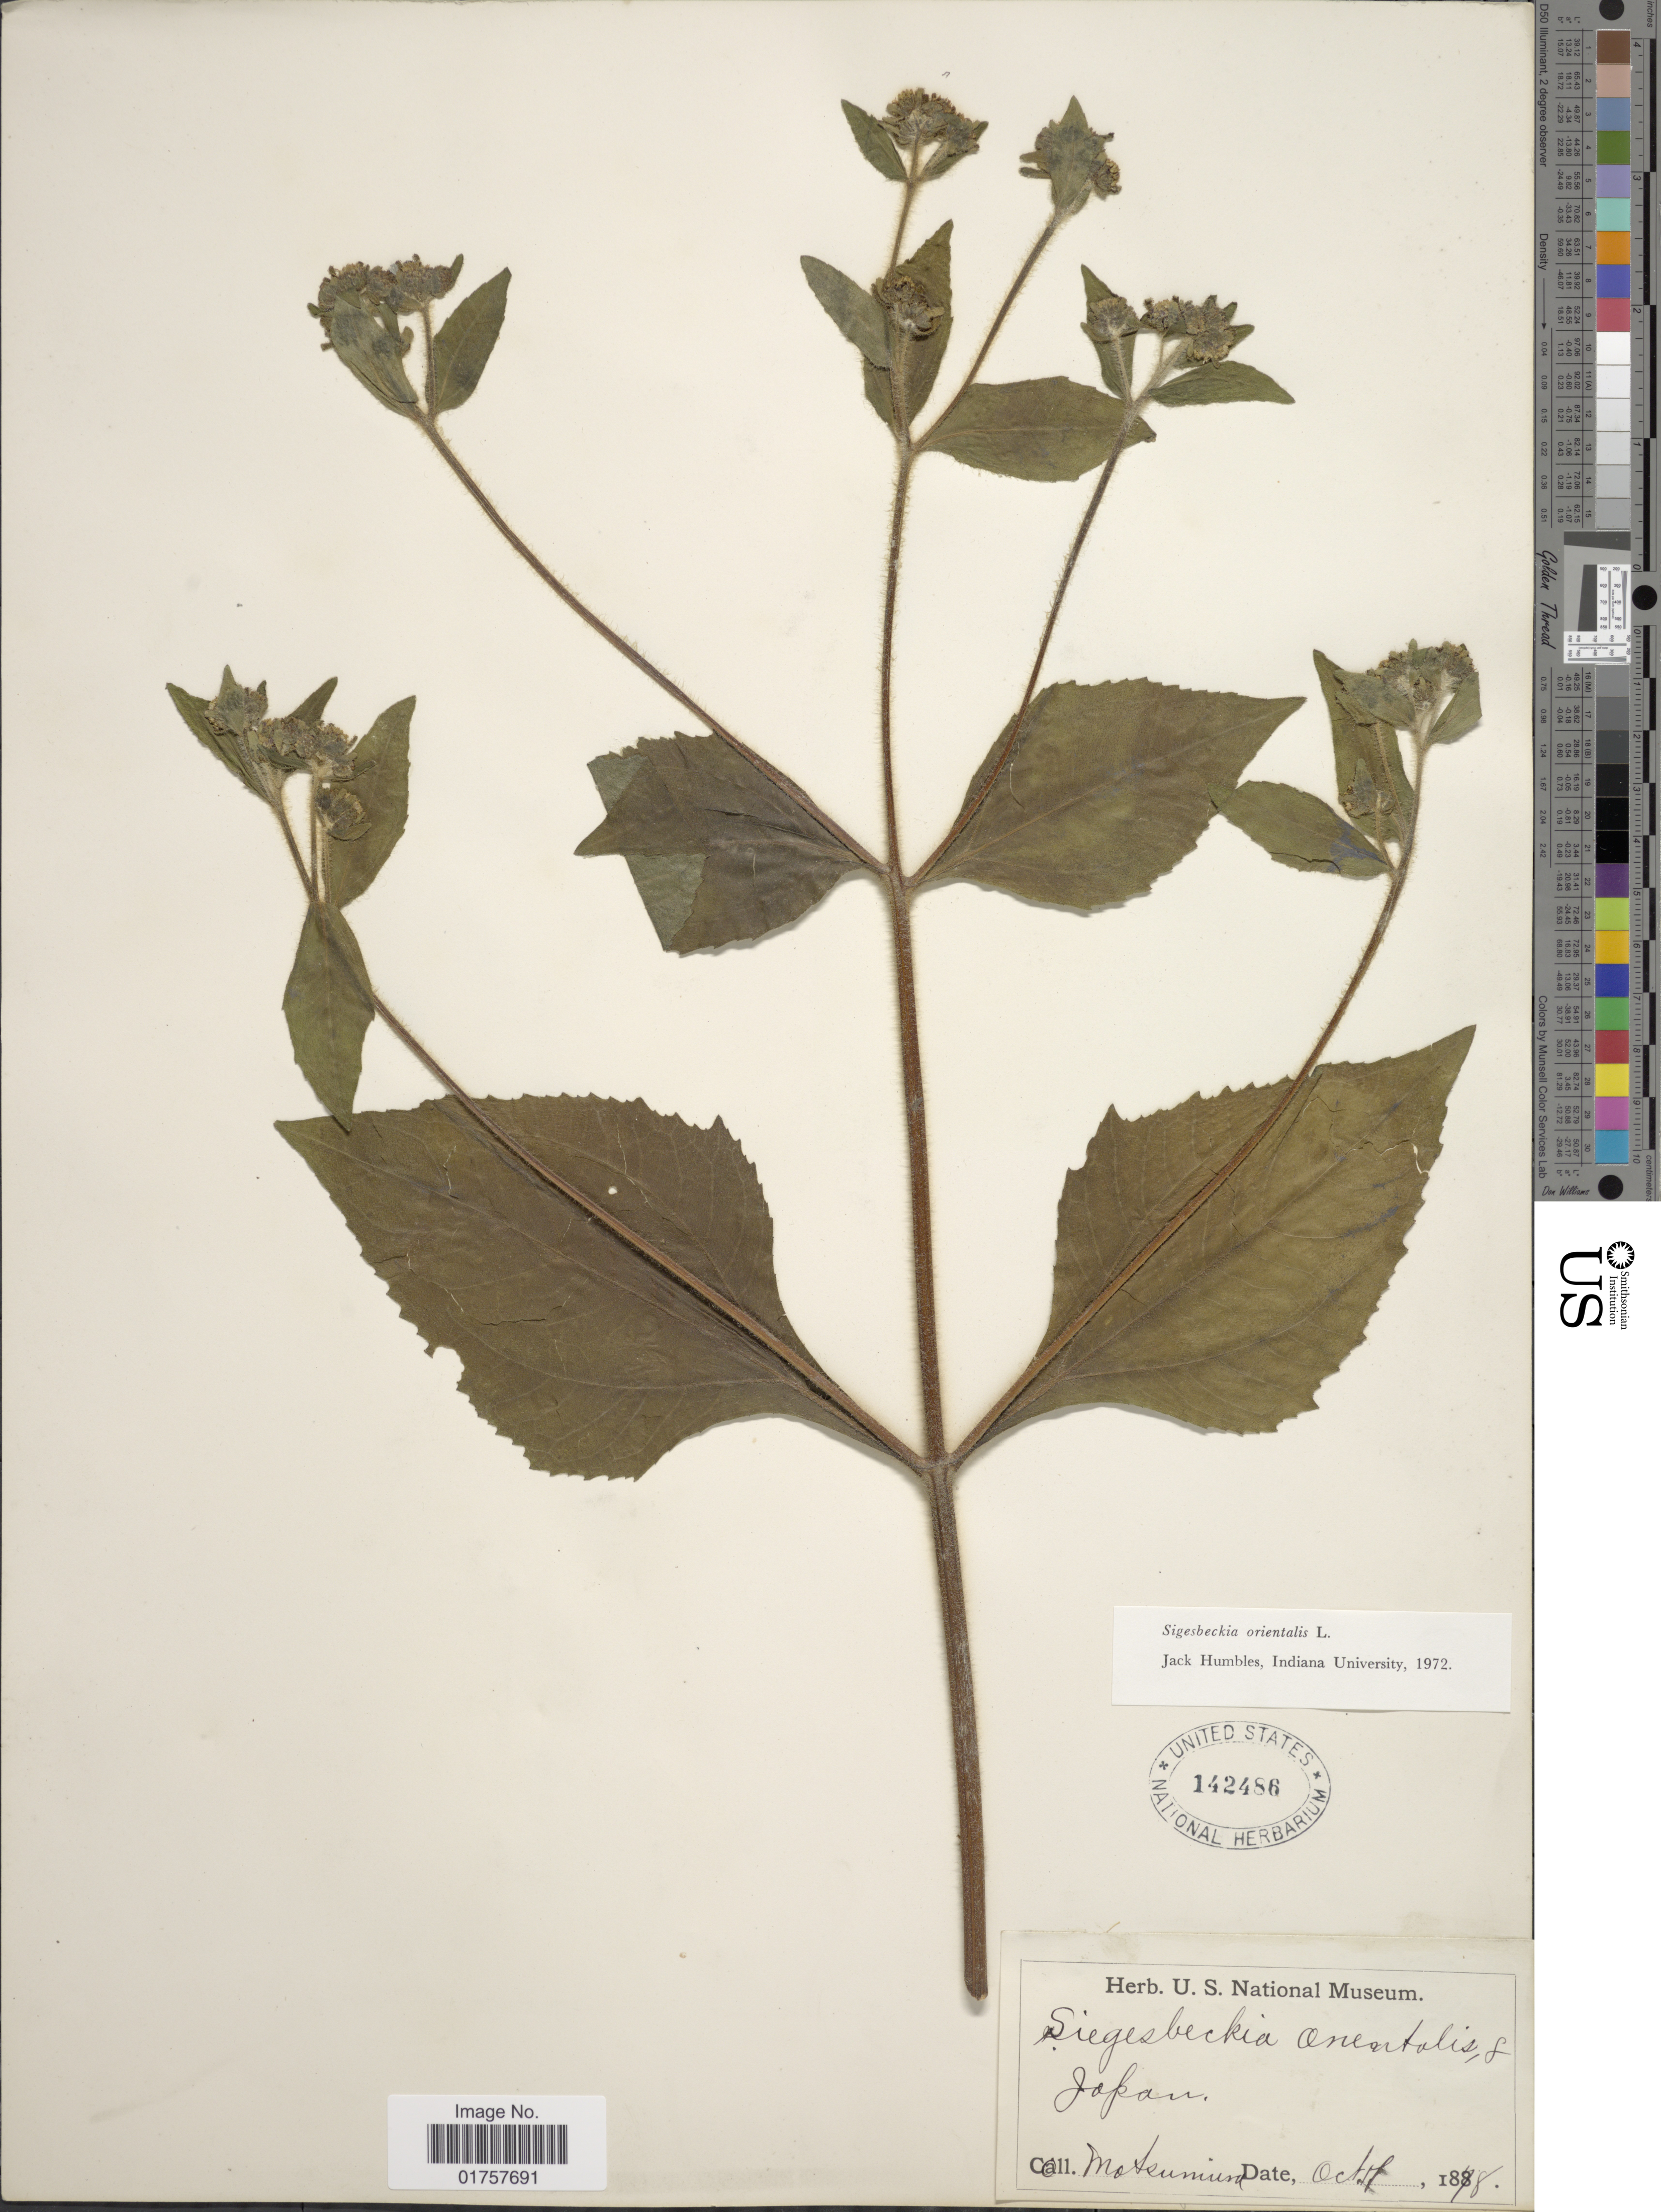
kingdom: Plantae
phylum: Tracheophyta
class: Magnoliopsida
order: Asterales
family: Asteraceae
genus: Sigesbeckia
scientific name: Sigesbeckia orientalis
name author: L.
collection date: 1898-10-17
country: Japan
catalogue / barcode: US 142486